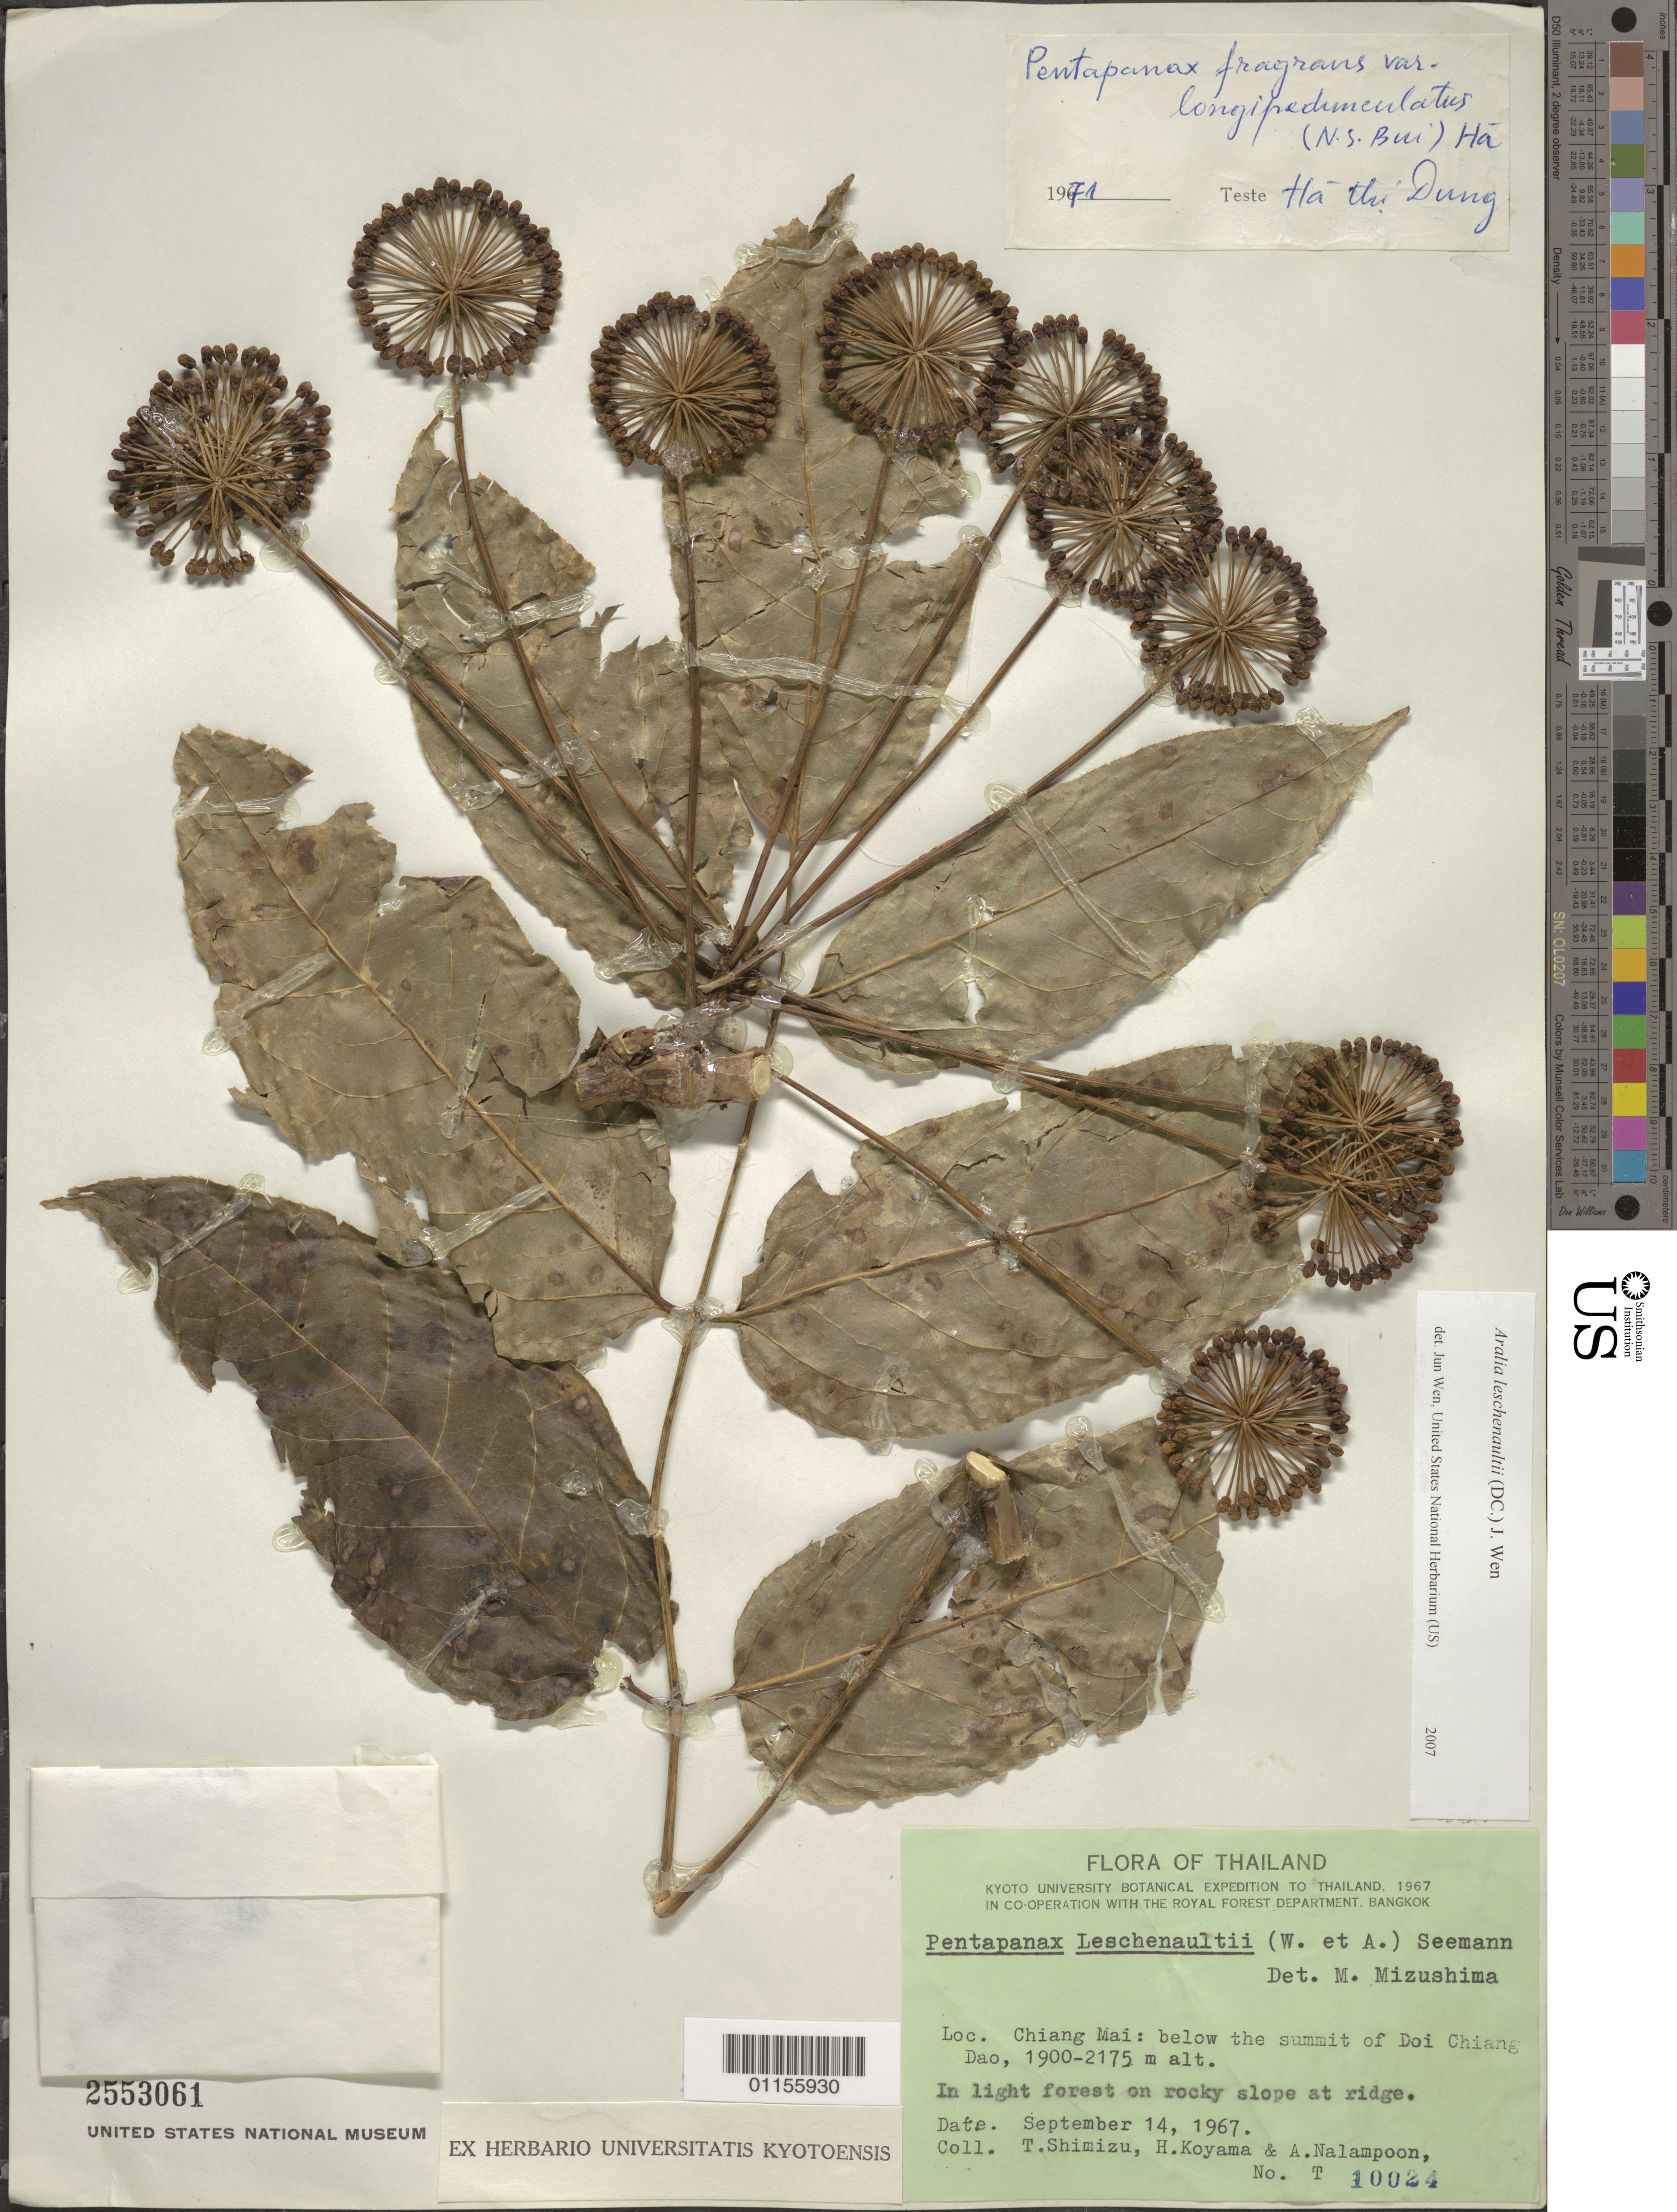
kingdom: Plantae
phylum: Tracheophyta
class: Magnoliopsida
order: Apiales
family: Araliaceae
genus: Aralia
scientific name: Aralia leschenaultii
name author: (DC.) J. Wen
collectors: T. Shimizu, H. Koyama & A. Nalampoon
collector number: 10024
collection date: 1967-09-14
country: Thailand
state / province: Chiang Mai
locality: Below the summit of Doi Chiang Dao.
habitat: In light forest on rocky slope at ridge.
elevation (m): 1900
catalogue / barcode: US 2553061